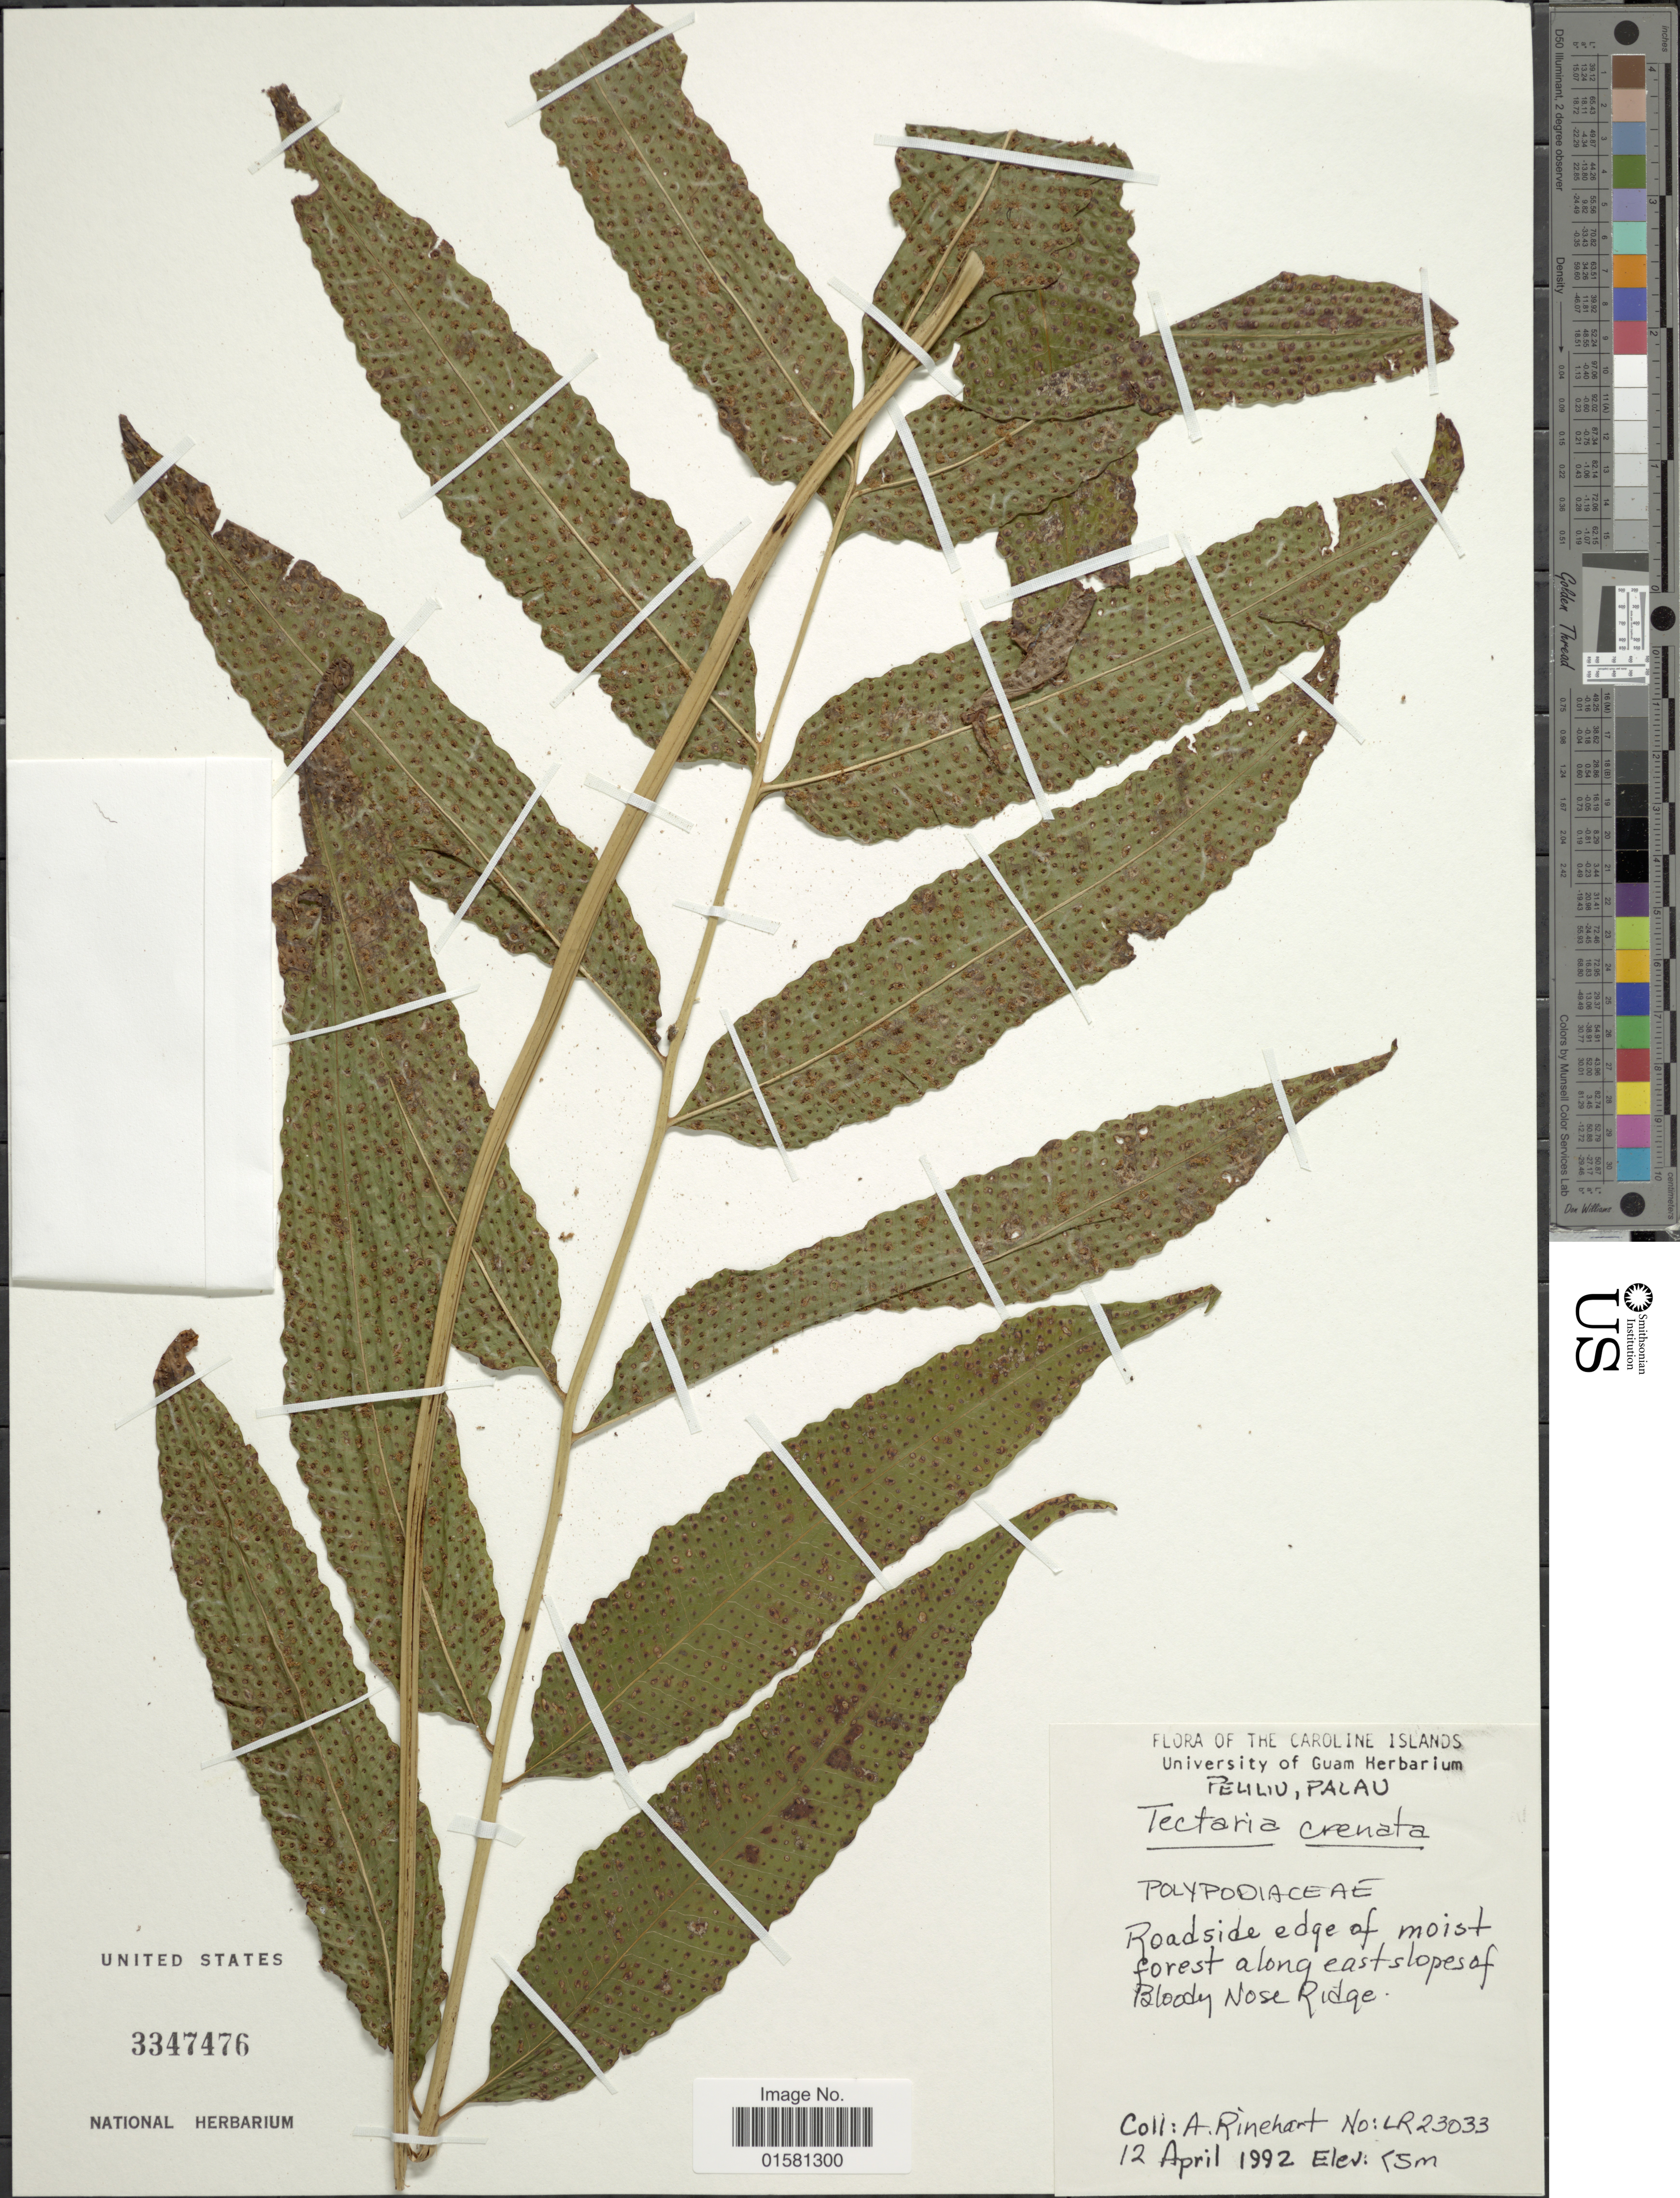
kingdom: Plantae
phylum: Tracheophyta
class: Polypodiopsida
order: Polypodiales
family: Tectariaceae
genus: Tectaria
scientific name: Tectaria crenata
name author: Cav.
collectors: A. Rinehart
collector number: LR23033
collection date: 1992-04-12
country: Palau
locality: Caroline Islands, Peliliu, Palau, Roadside edge of moist forest along east slopes of Bloody Nose Ridge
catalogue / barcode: US 3347476